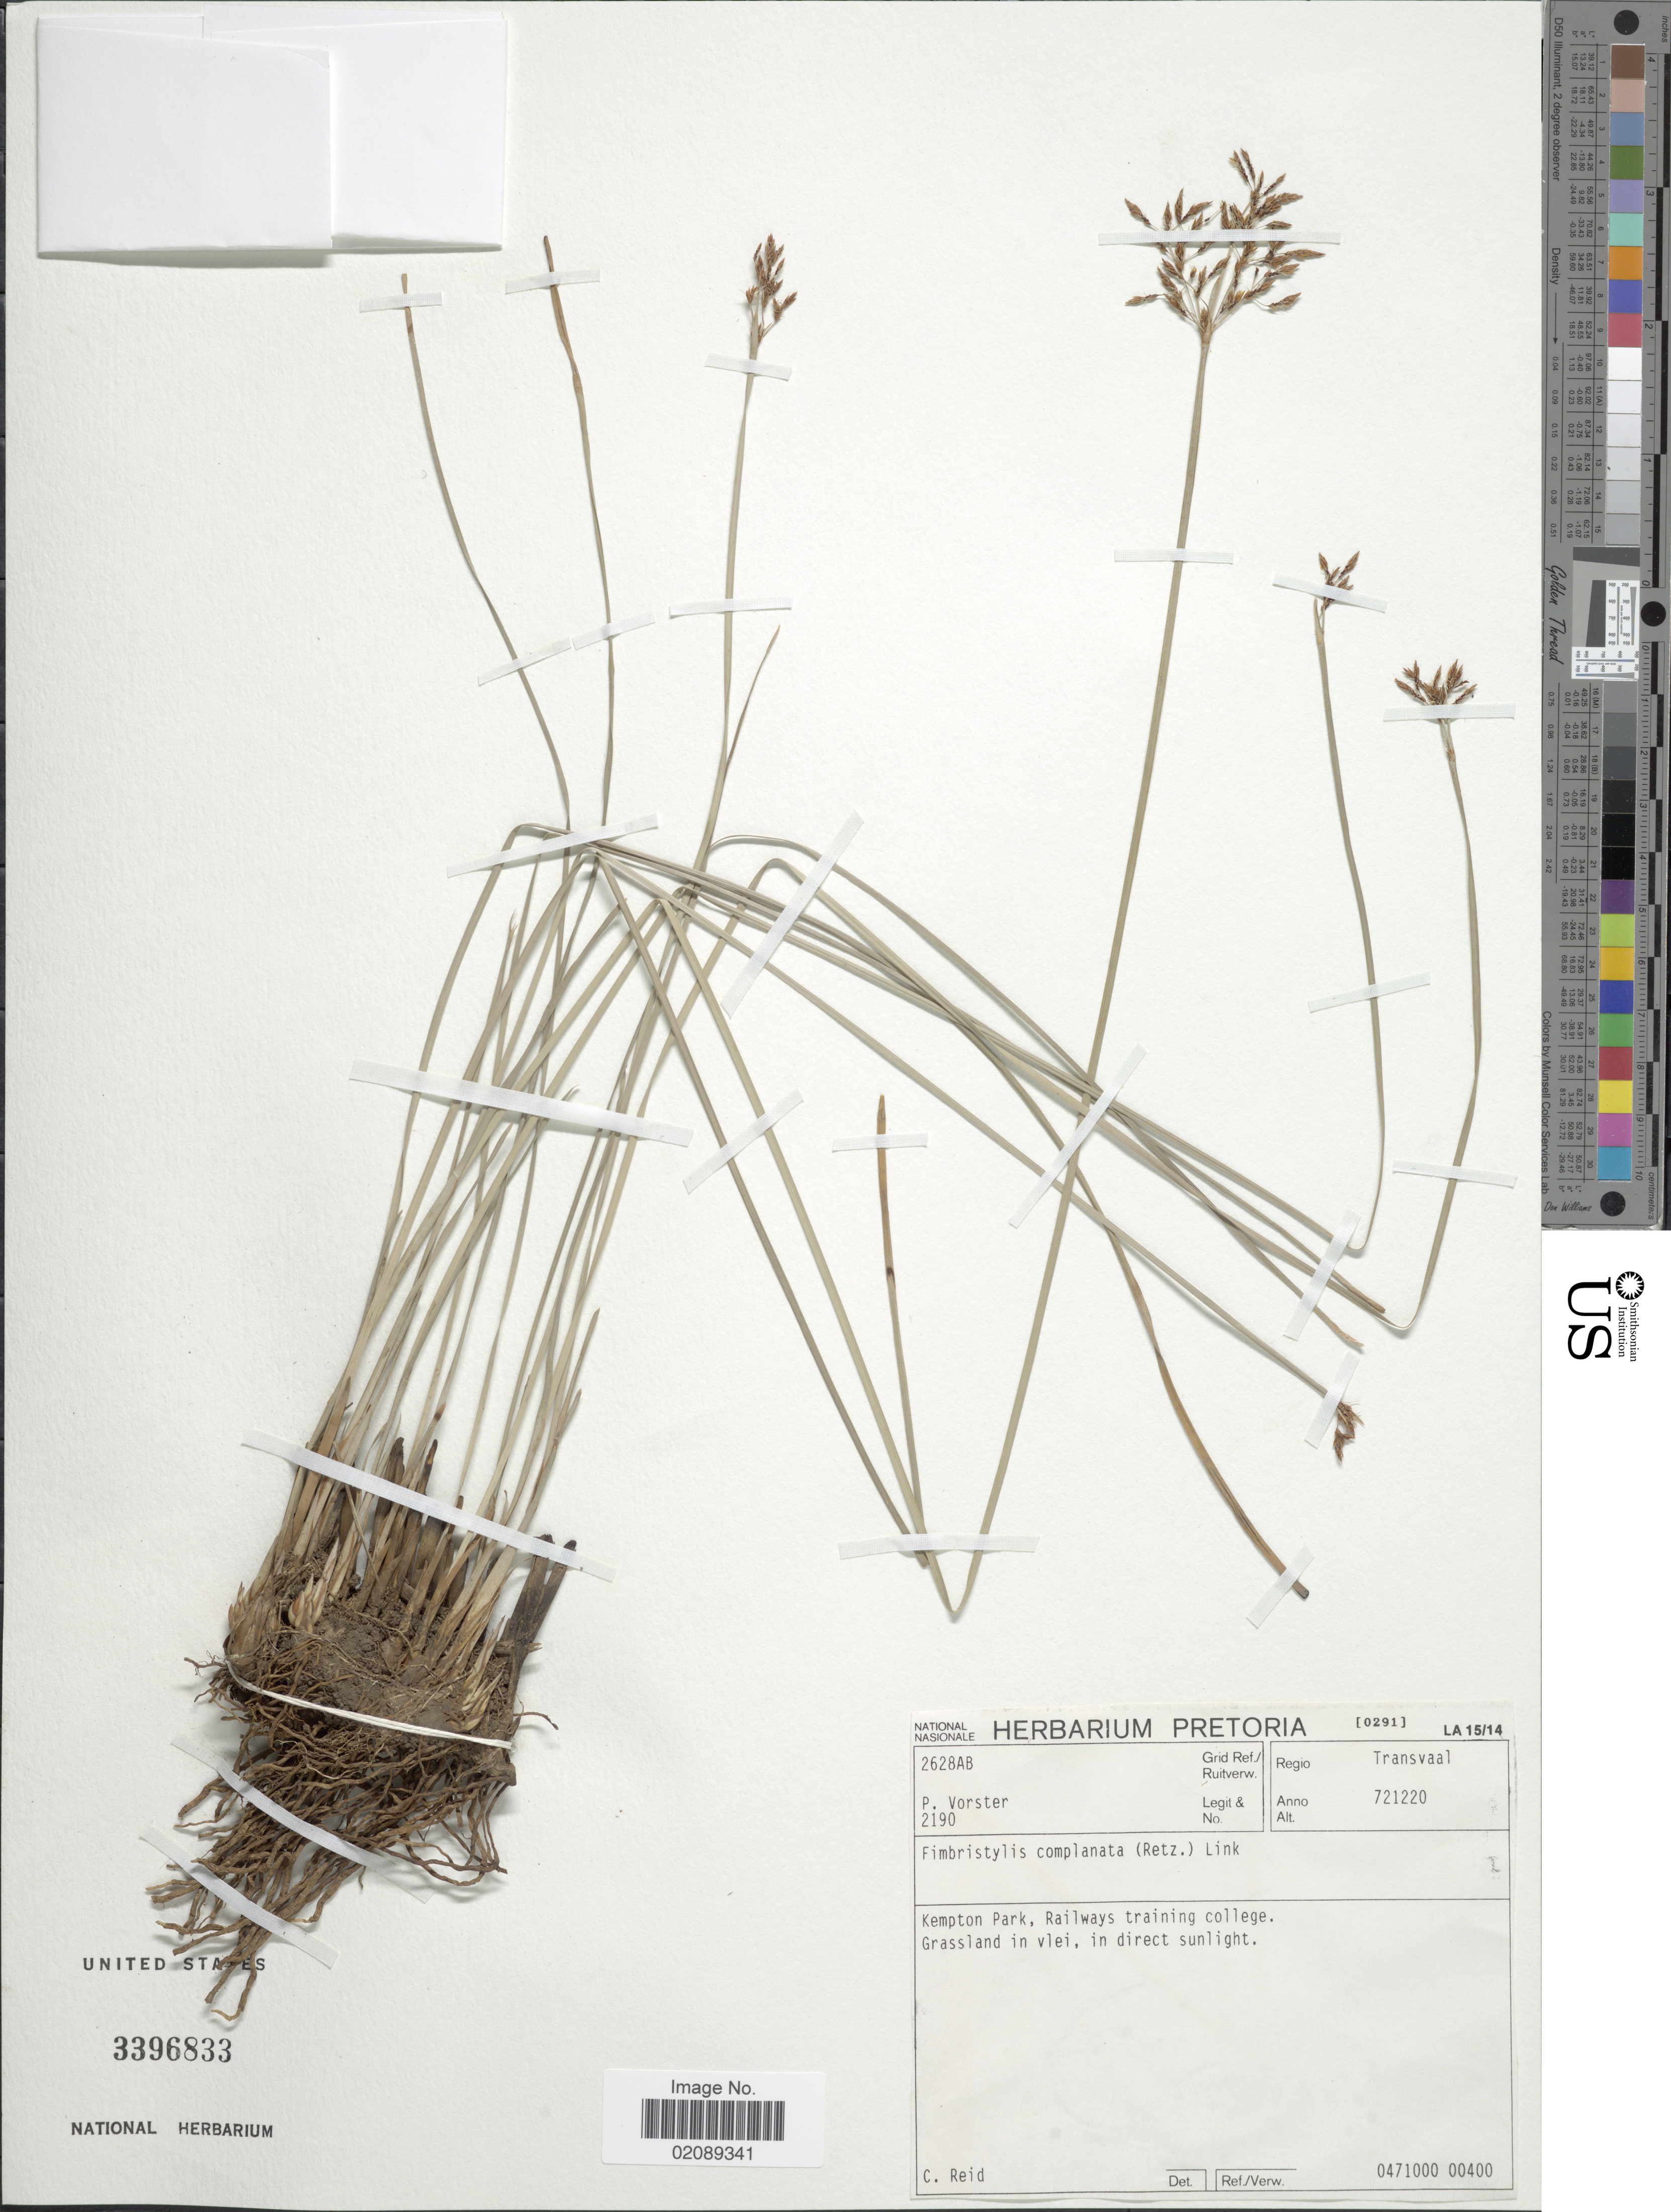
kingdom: Plantae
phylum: Tracheophyta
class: Liliopsida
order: Poales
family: Cyperaceae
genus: Fimbristylis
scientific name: Fimbristylis complanata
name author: (Retz.) Link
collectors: P. Vorster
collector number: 2190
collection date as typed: Transcribed d/m/y: 20/12/72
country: South Africa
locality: Regio Transvaal. Kempton Park, Railways training college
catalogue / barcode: US 3396833